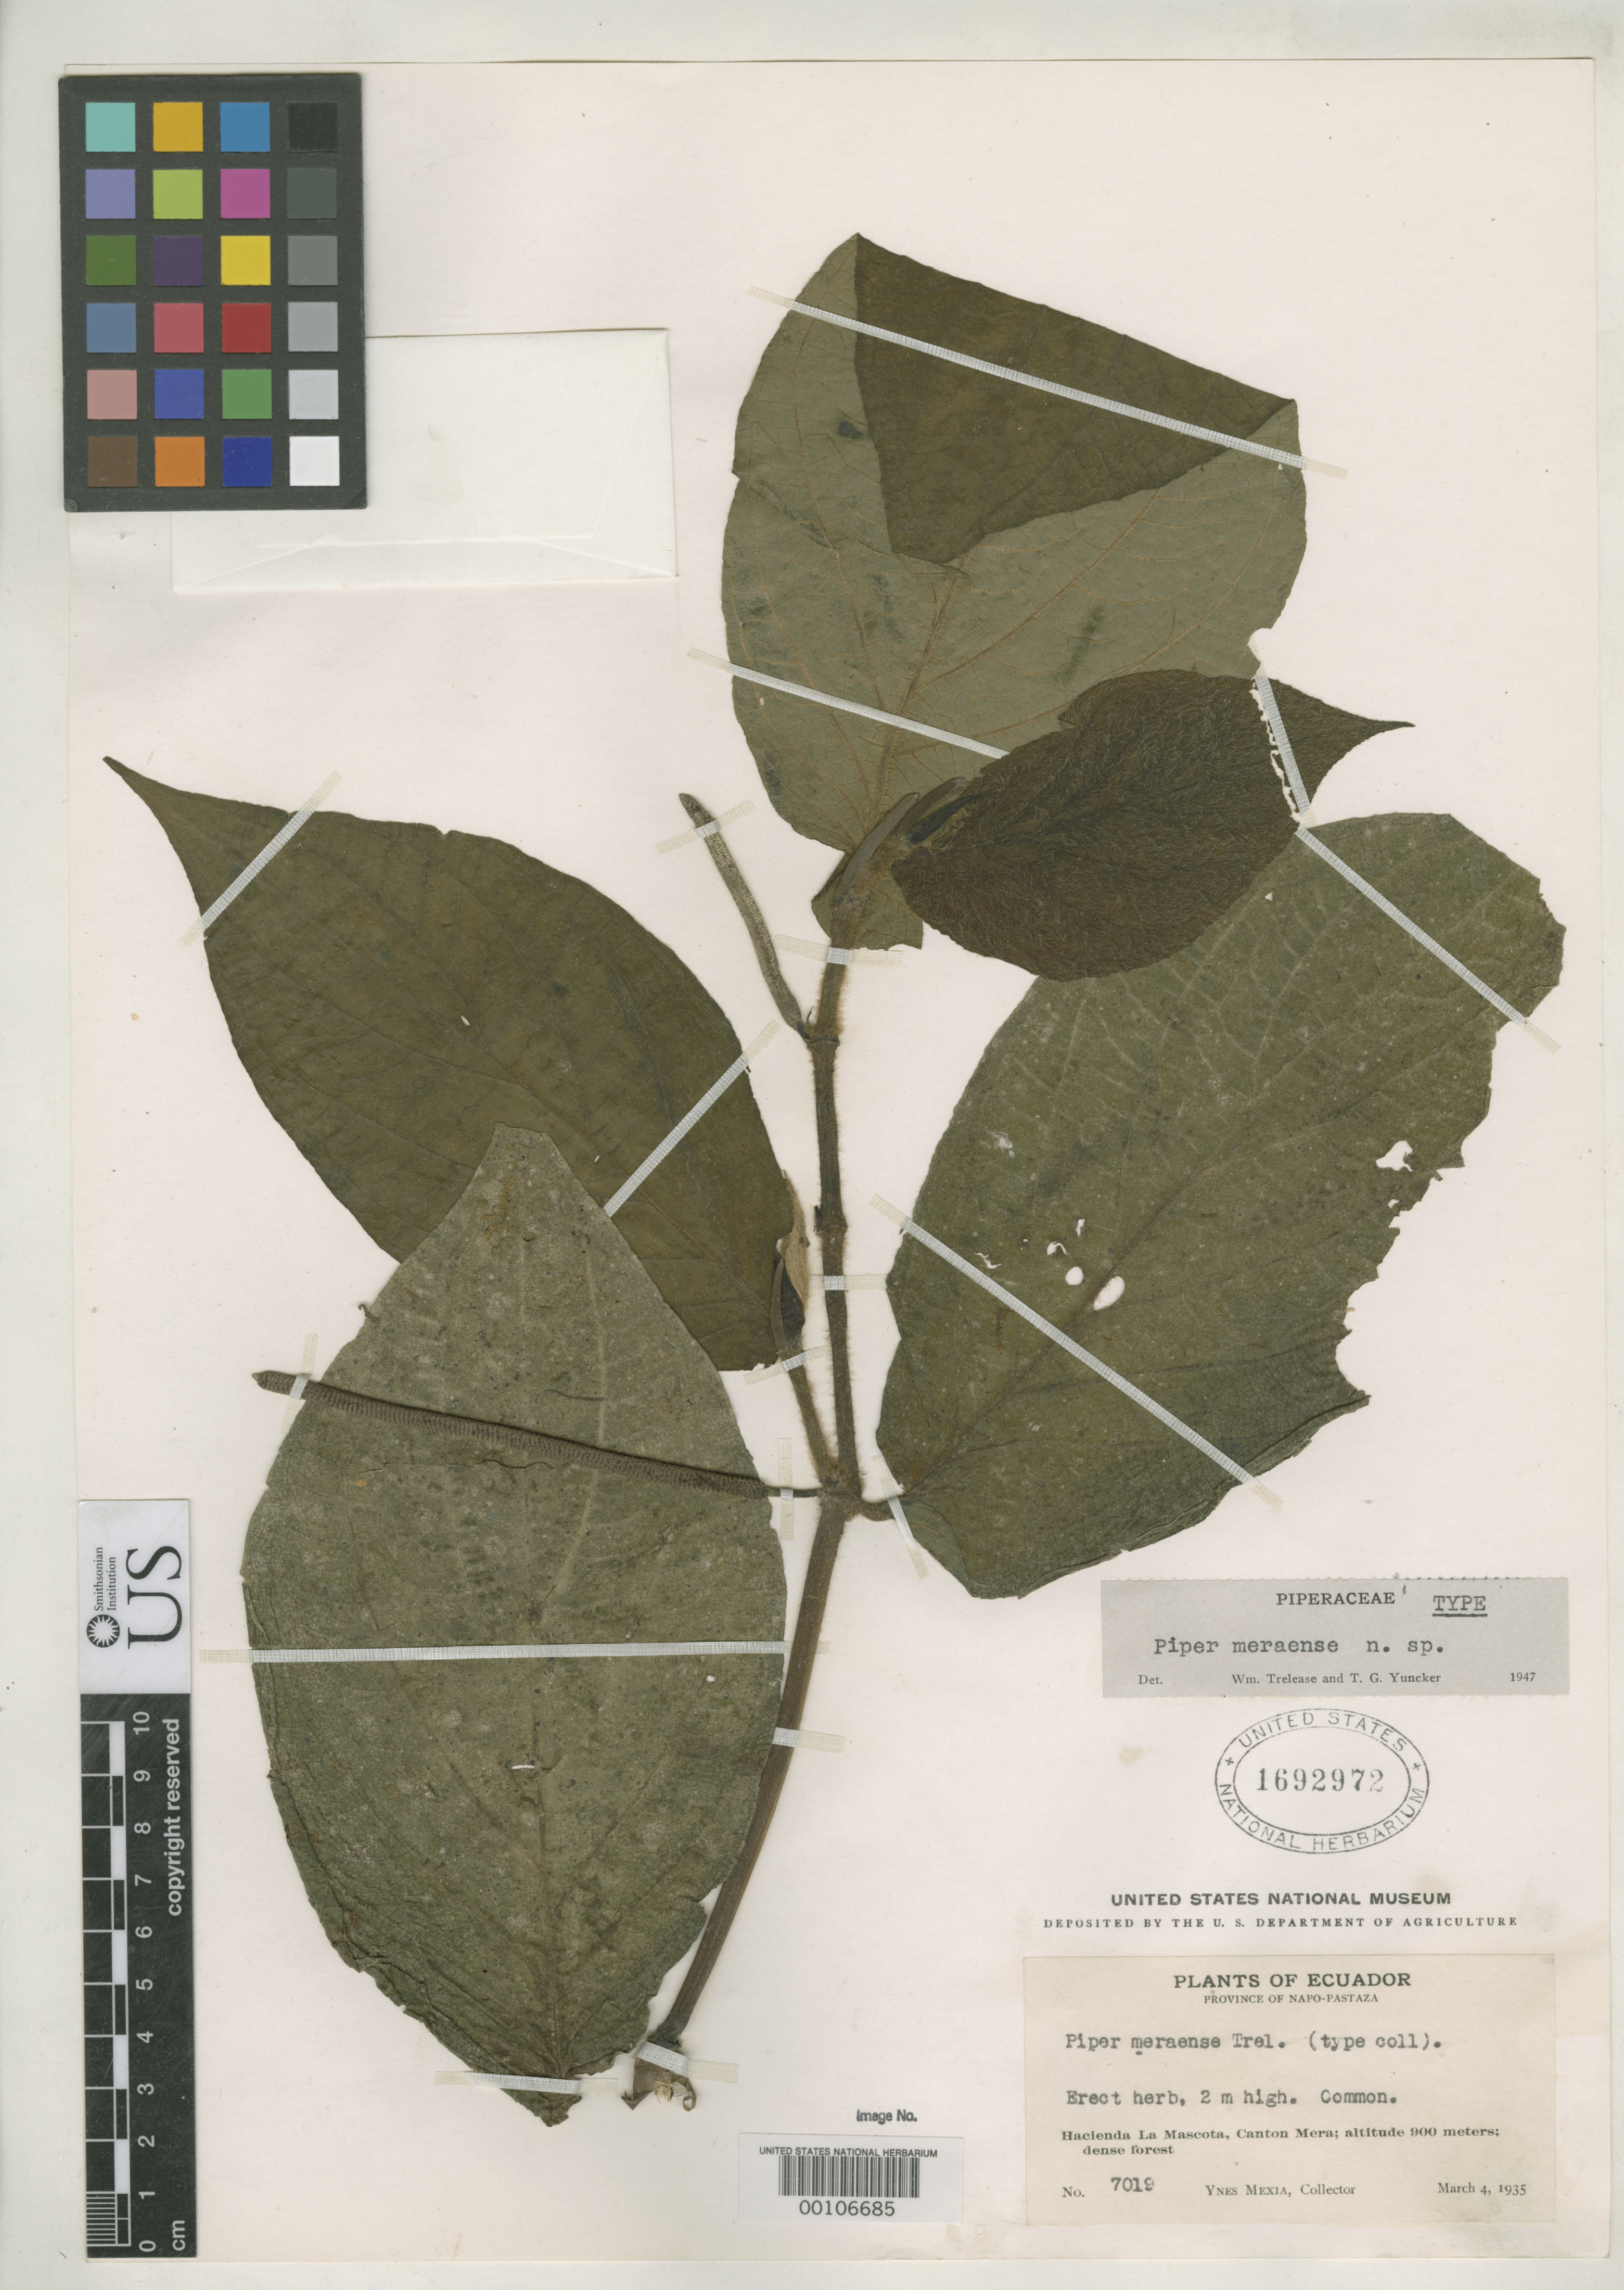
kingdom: Plantae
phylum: Tracheophyta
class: Magnoliopsida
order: Piperales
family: Piperaceae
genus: Piper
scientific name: Piper meraense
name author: Trel. & Yunck.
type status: Holotype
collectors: Y. Mexia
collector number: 7019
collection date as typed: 04 Mar 1935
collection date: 1935-03-04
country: Ecuador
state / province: Pastaza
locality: Hacienda La MasCota, Canton Mera.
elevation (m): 900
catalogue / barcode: US 1692972